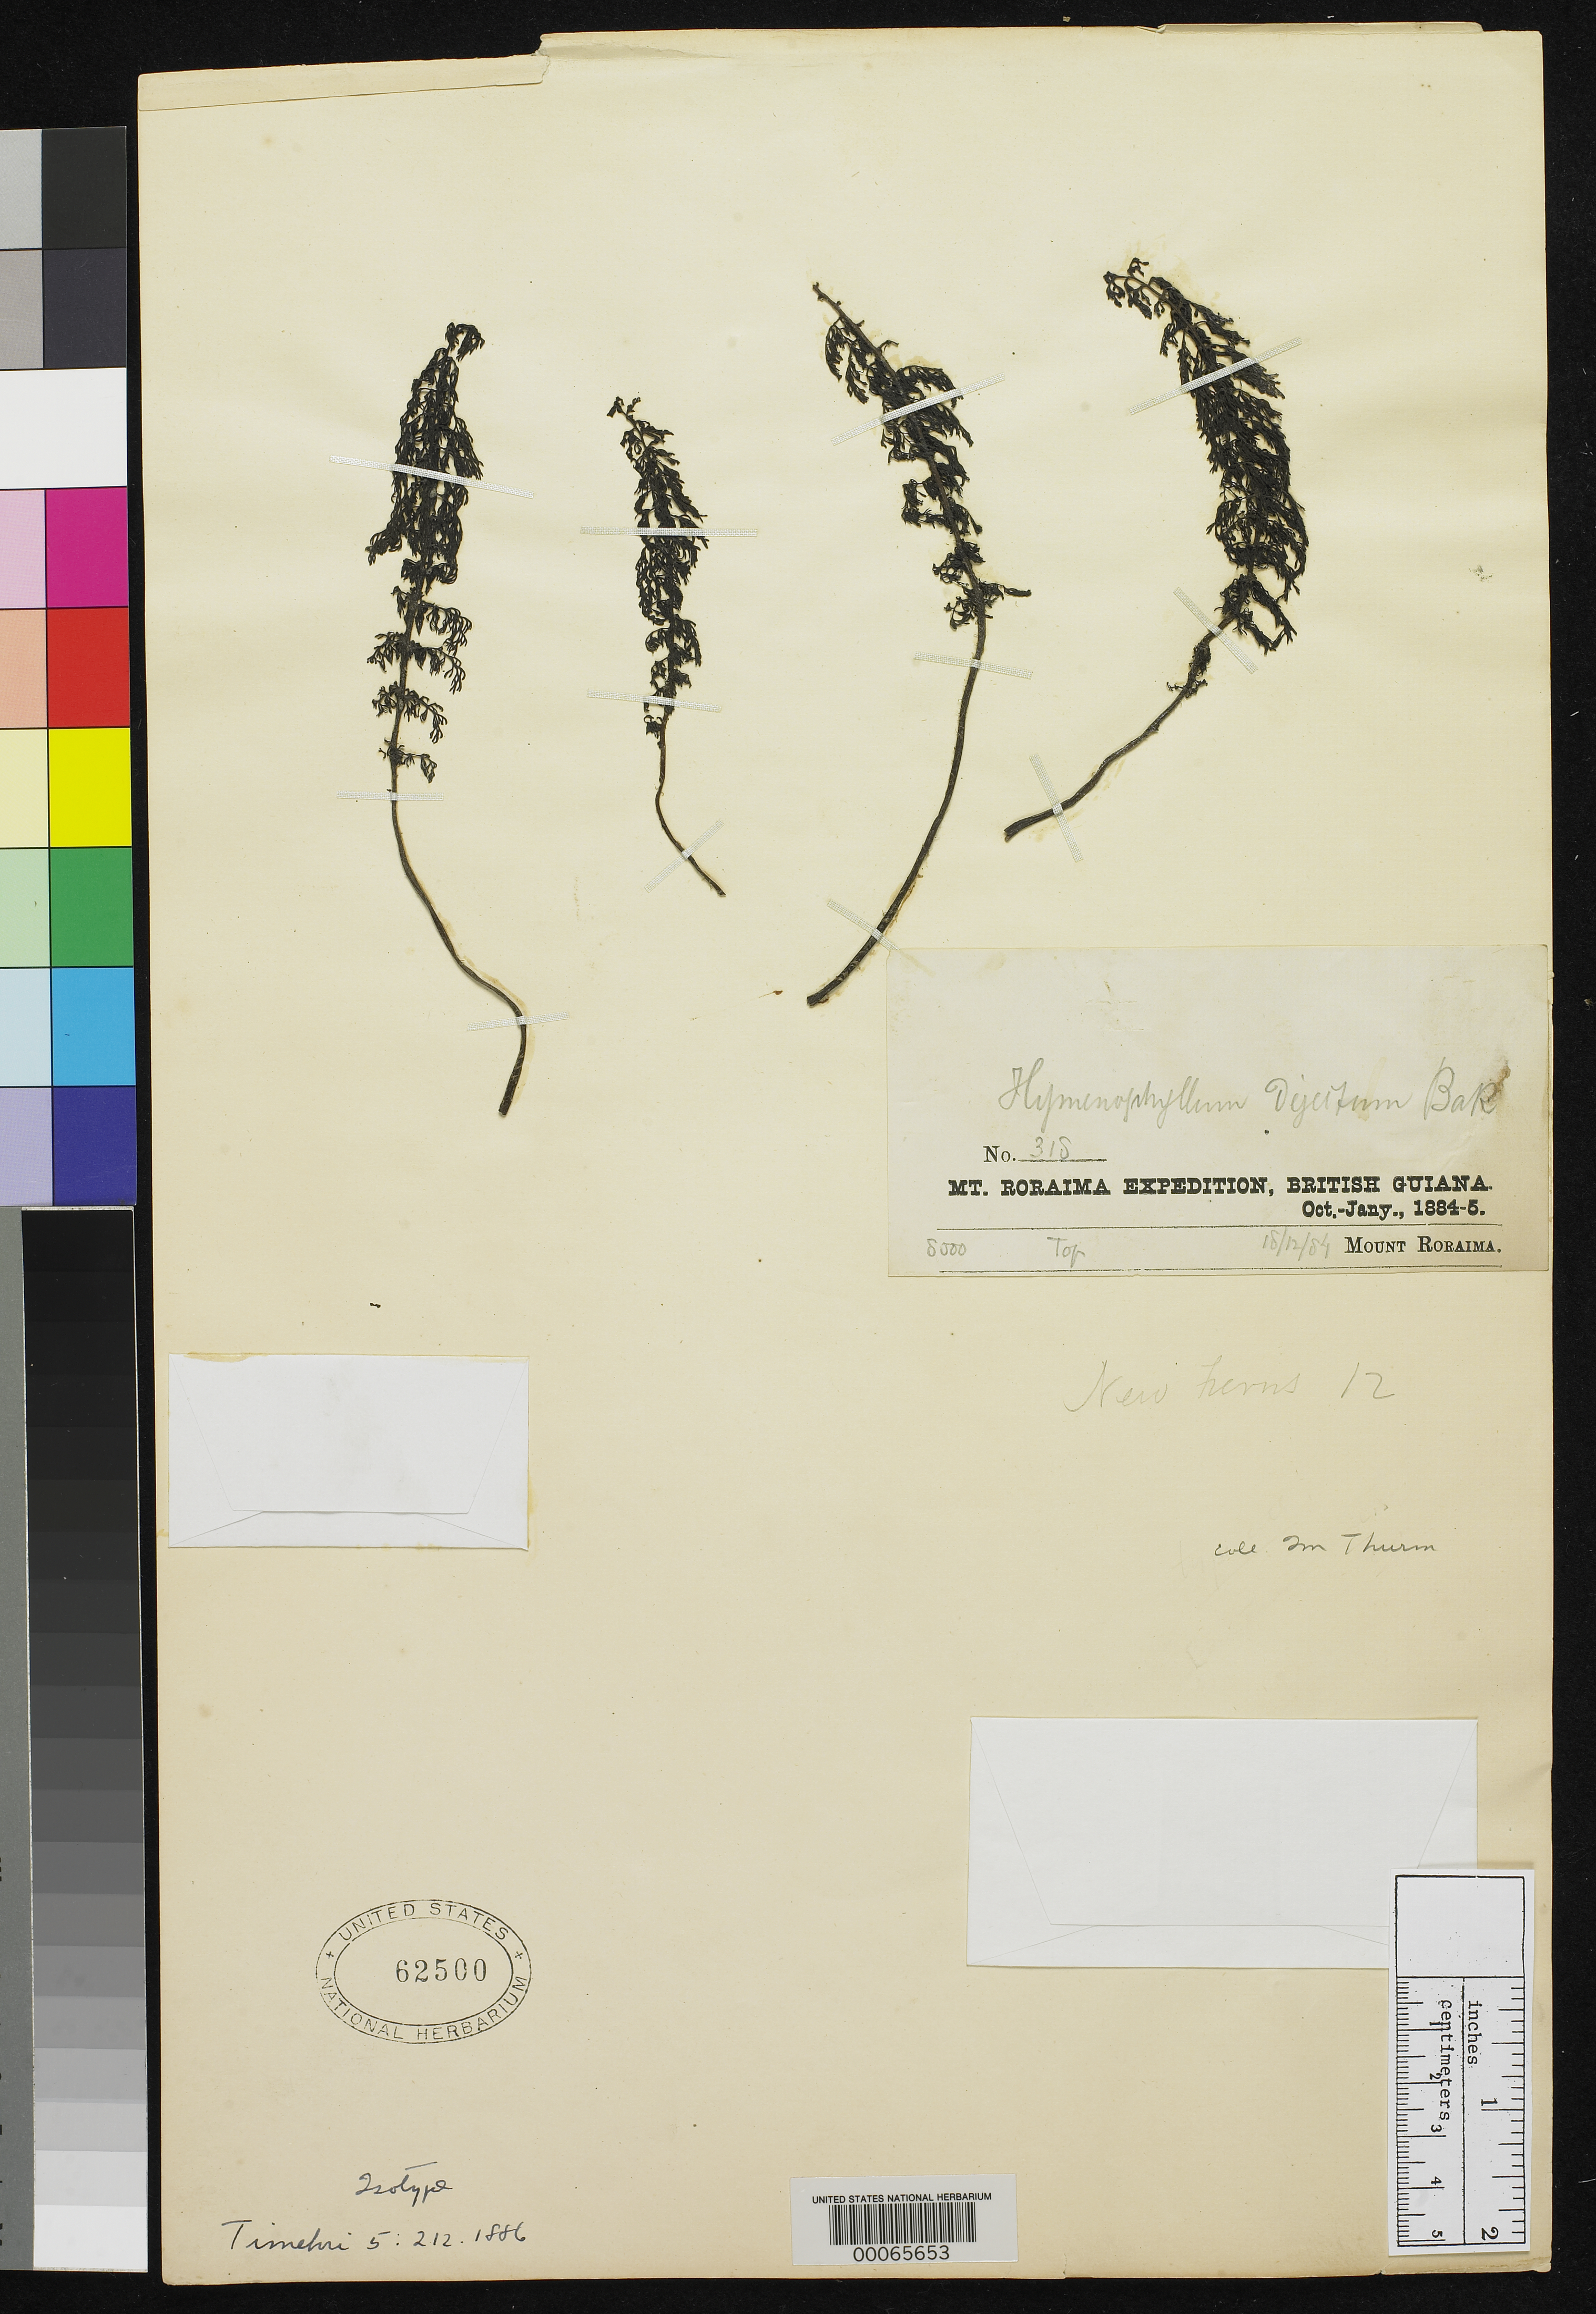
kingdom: Plantae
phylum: Tracheophyta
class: Polypodiopsida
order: Hymenophyllales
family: Hymenophyllaceae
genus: Hymenophyllum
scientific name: Hymenophyllum dejectum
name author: Baker in Thurn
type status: Type Collection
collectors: E. F. im Thurn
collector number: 318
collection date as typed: Oct 1884 to -- Jan 1885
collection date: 1884-10/1885-01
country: Guyana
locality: Mount Roraima.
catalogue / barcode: US 62500